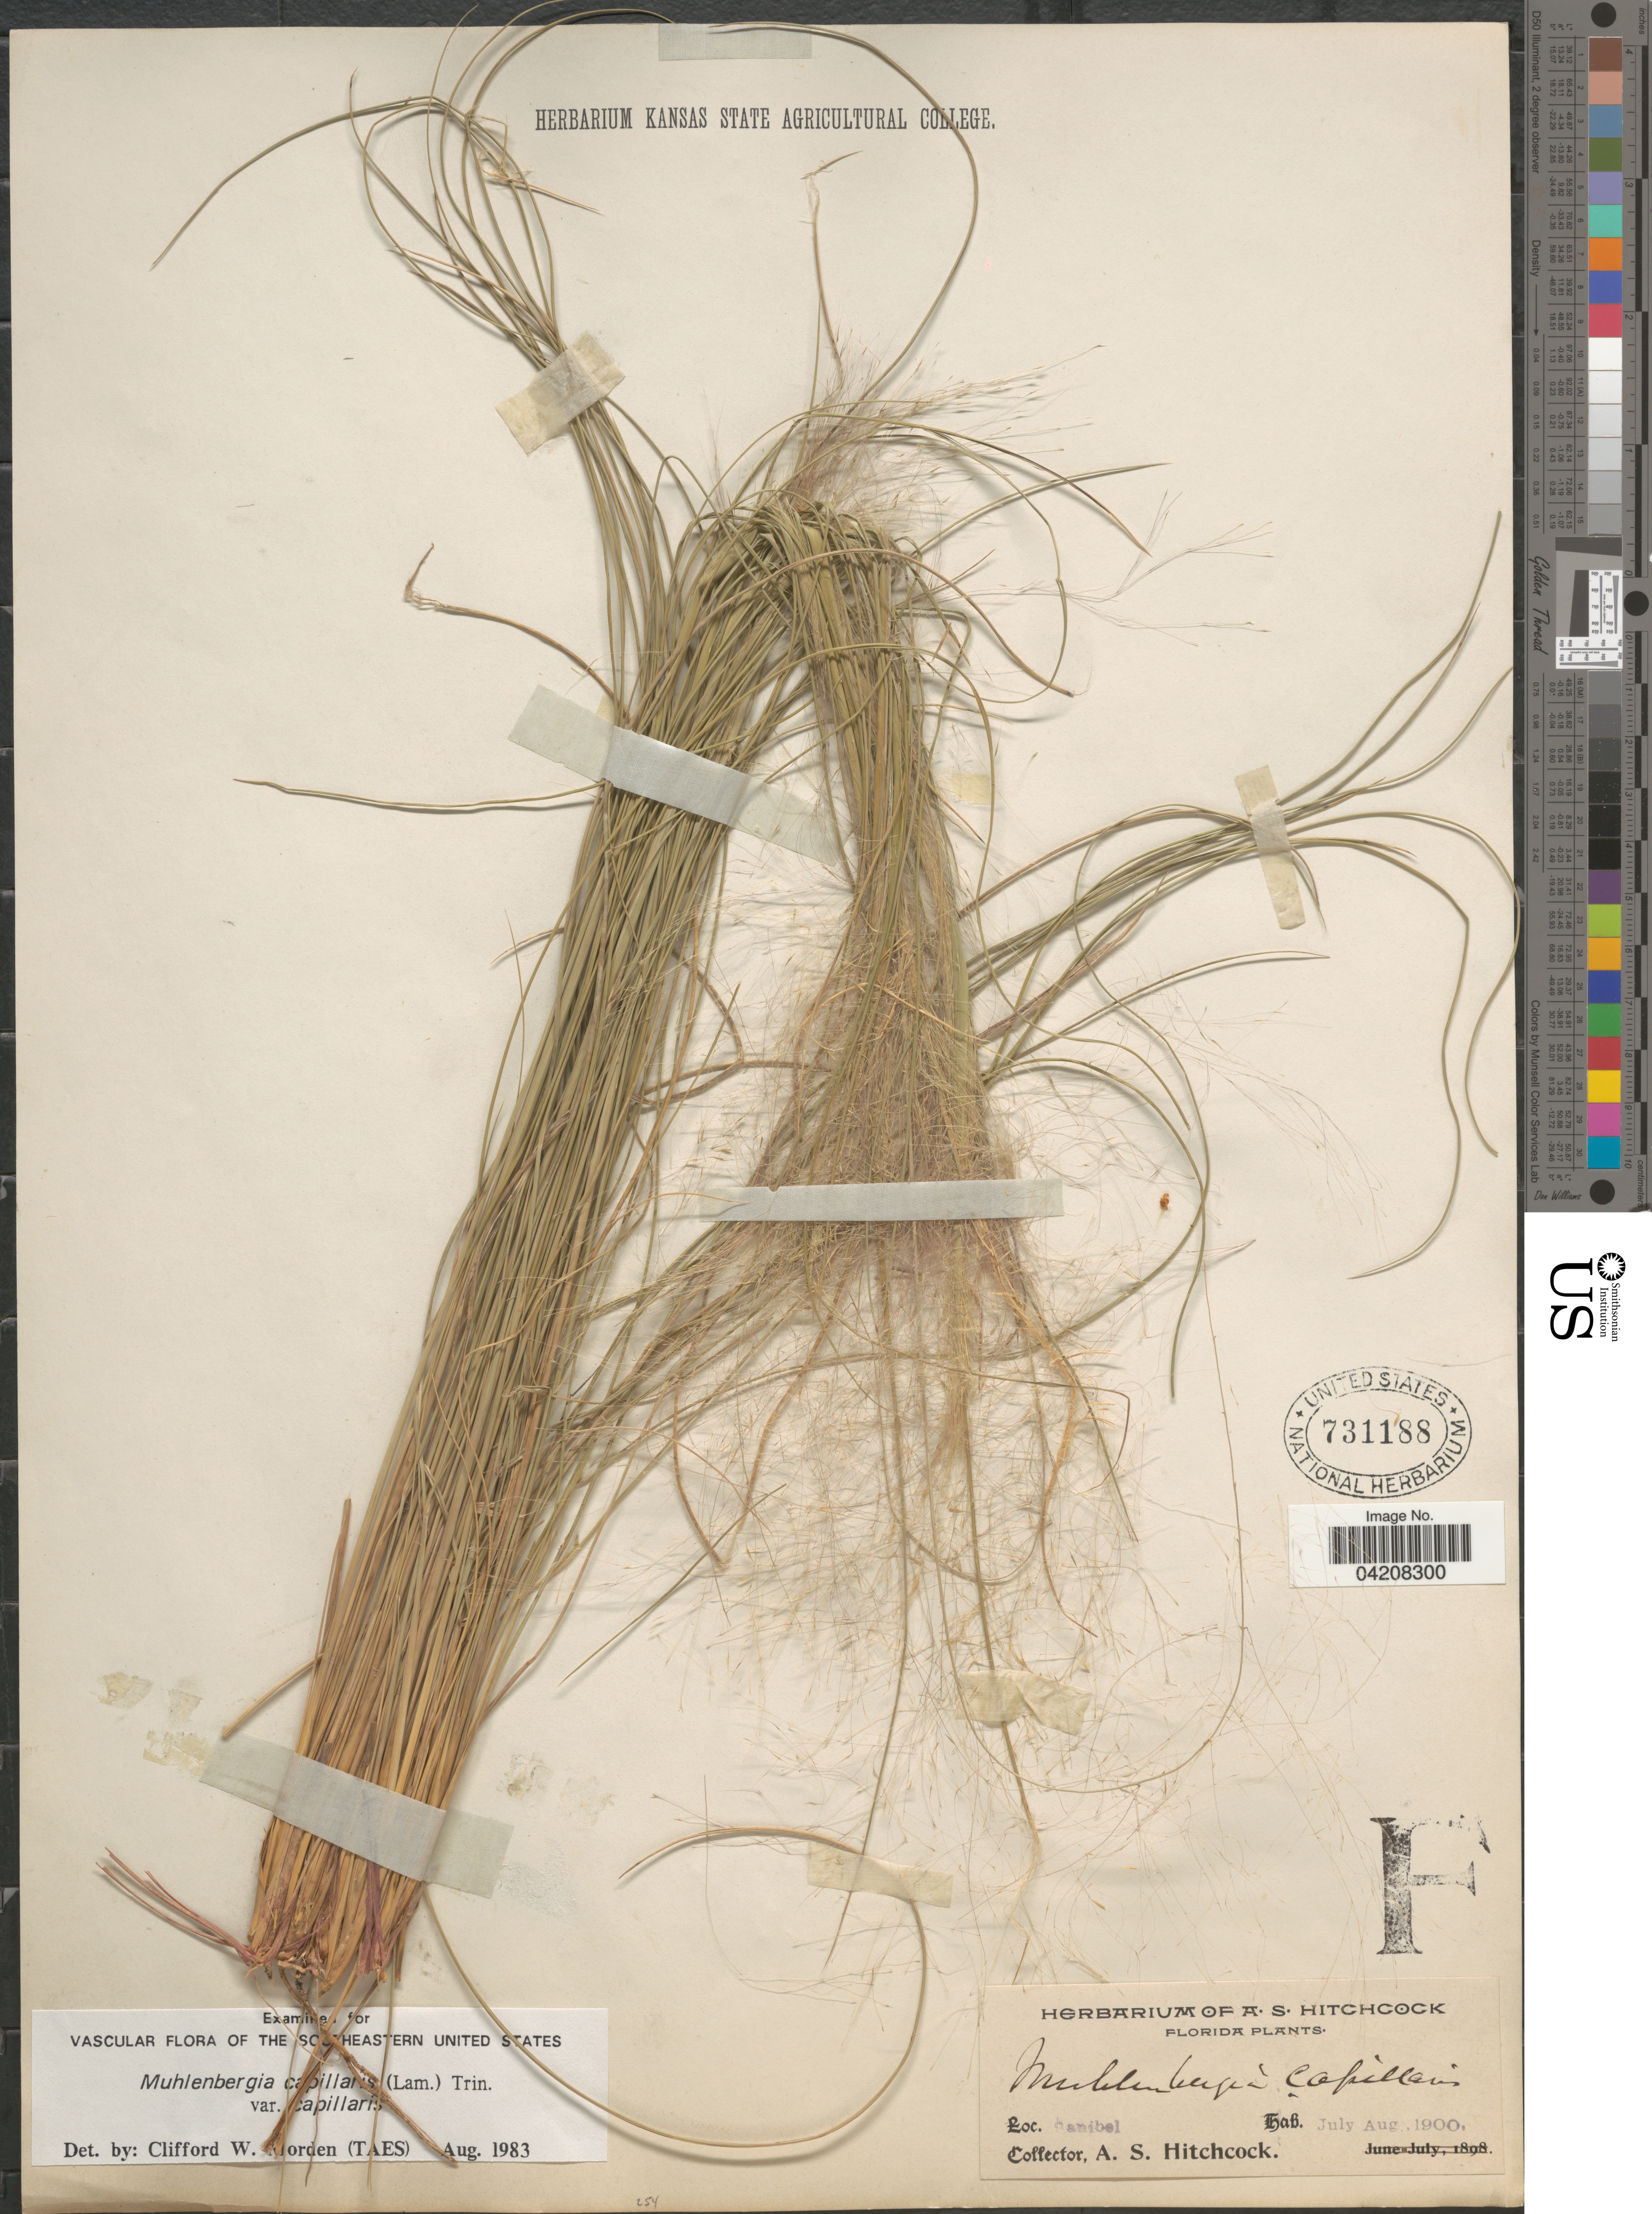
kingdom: Plantae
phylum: Tracheophyta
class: Liliopsida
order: Poales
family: Poaceae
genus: Muhlenbergia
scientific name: Muhlenbergia capillaris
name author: (Lam.) Trin.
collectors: A. S. Hitchcock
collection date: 1900-07/1900-08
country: United States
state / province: Florida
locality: Sanibel.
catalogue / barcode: US 731188